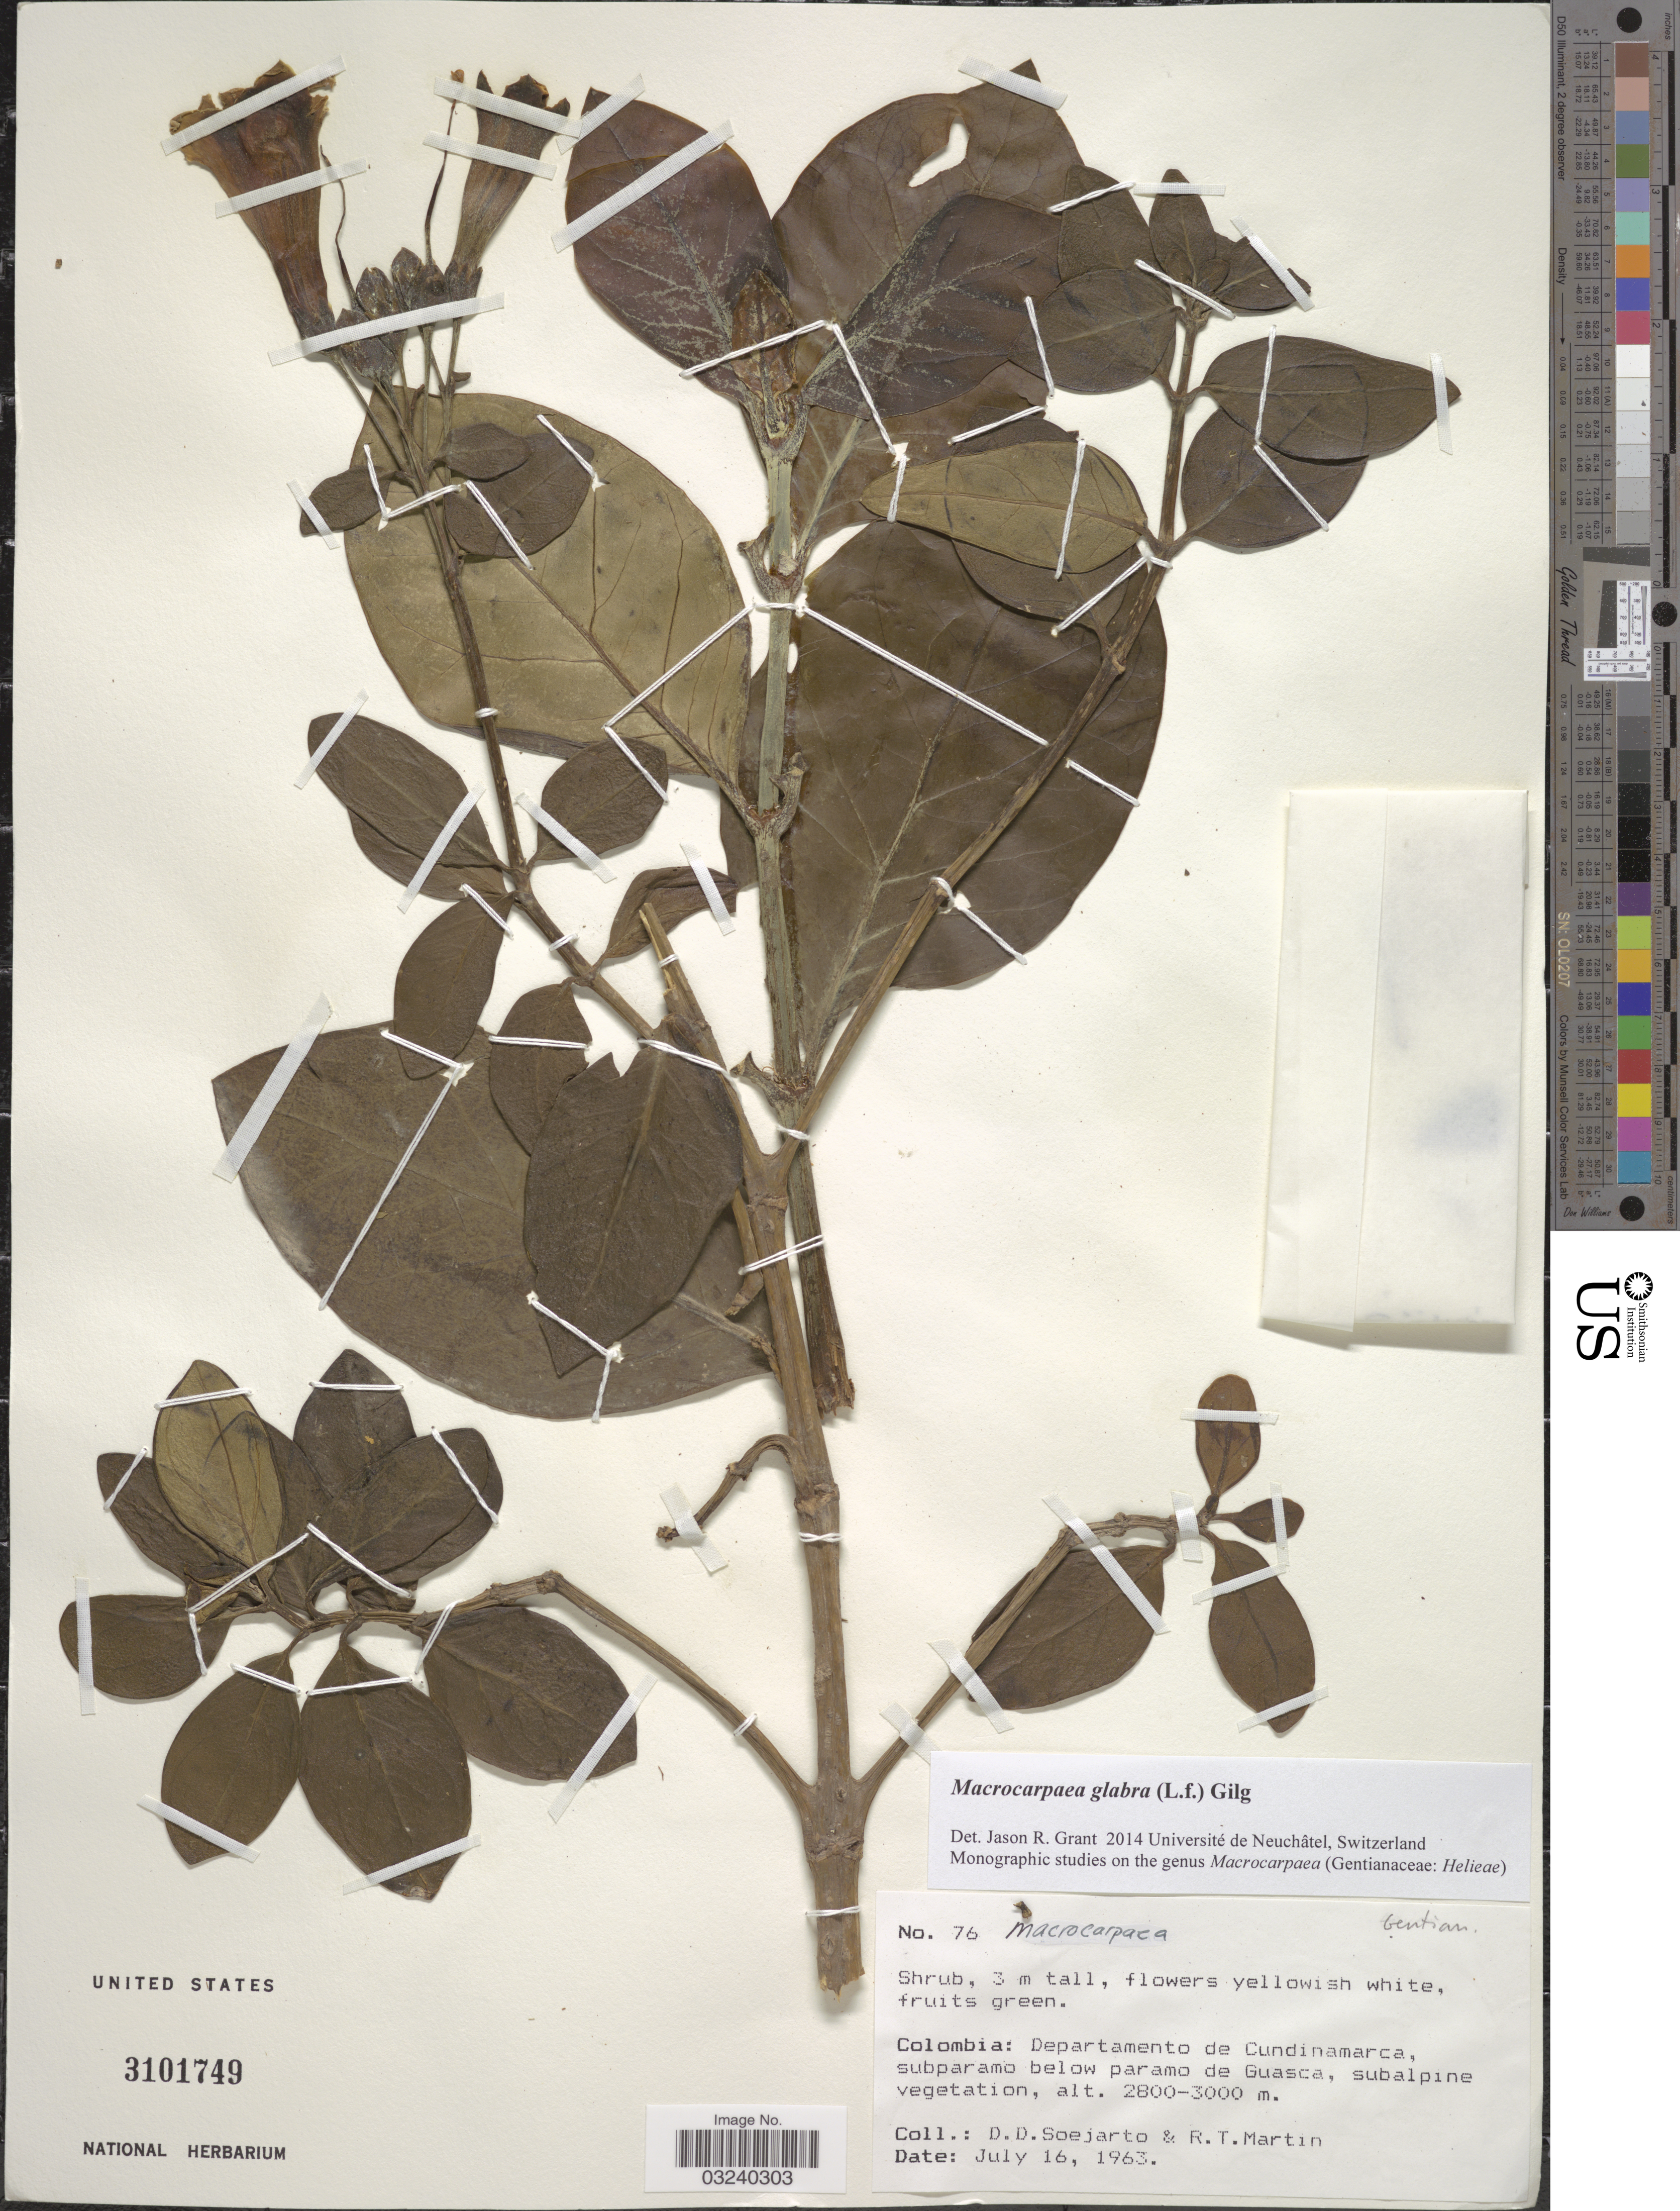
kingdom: Plantae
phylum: Tracheophyta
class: Magnoliopsida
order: Gentianales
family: Gentianaceae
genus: Macrocarpaea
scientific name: Macrocarpaea glabra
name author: (L. f.) Gilg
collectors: R. T. Martin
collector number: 76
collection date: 1963-07-16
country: Colombia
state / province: Cundinamarca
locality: Departamento de Cundinamarca, subparamo below paramo de Guasca, subalpine vegetation.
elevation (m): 2800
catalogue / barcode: US 3101749